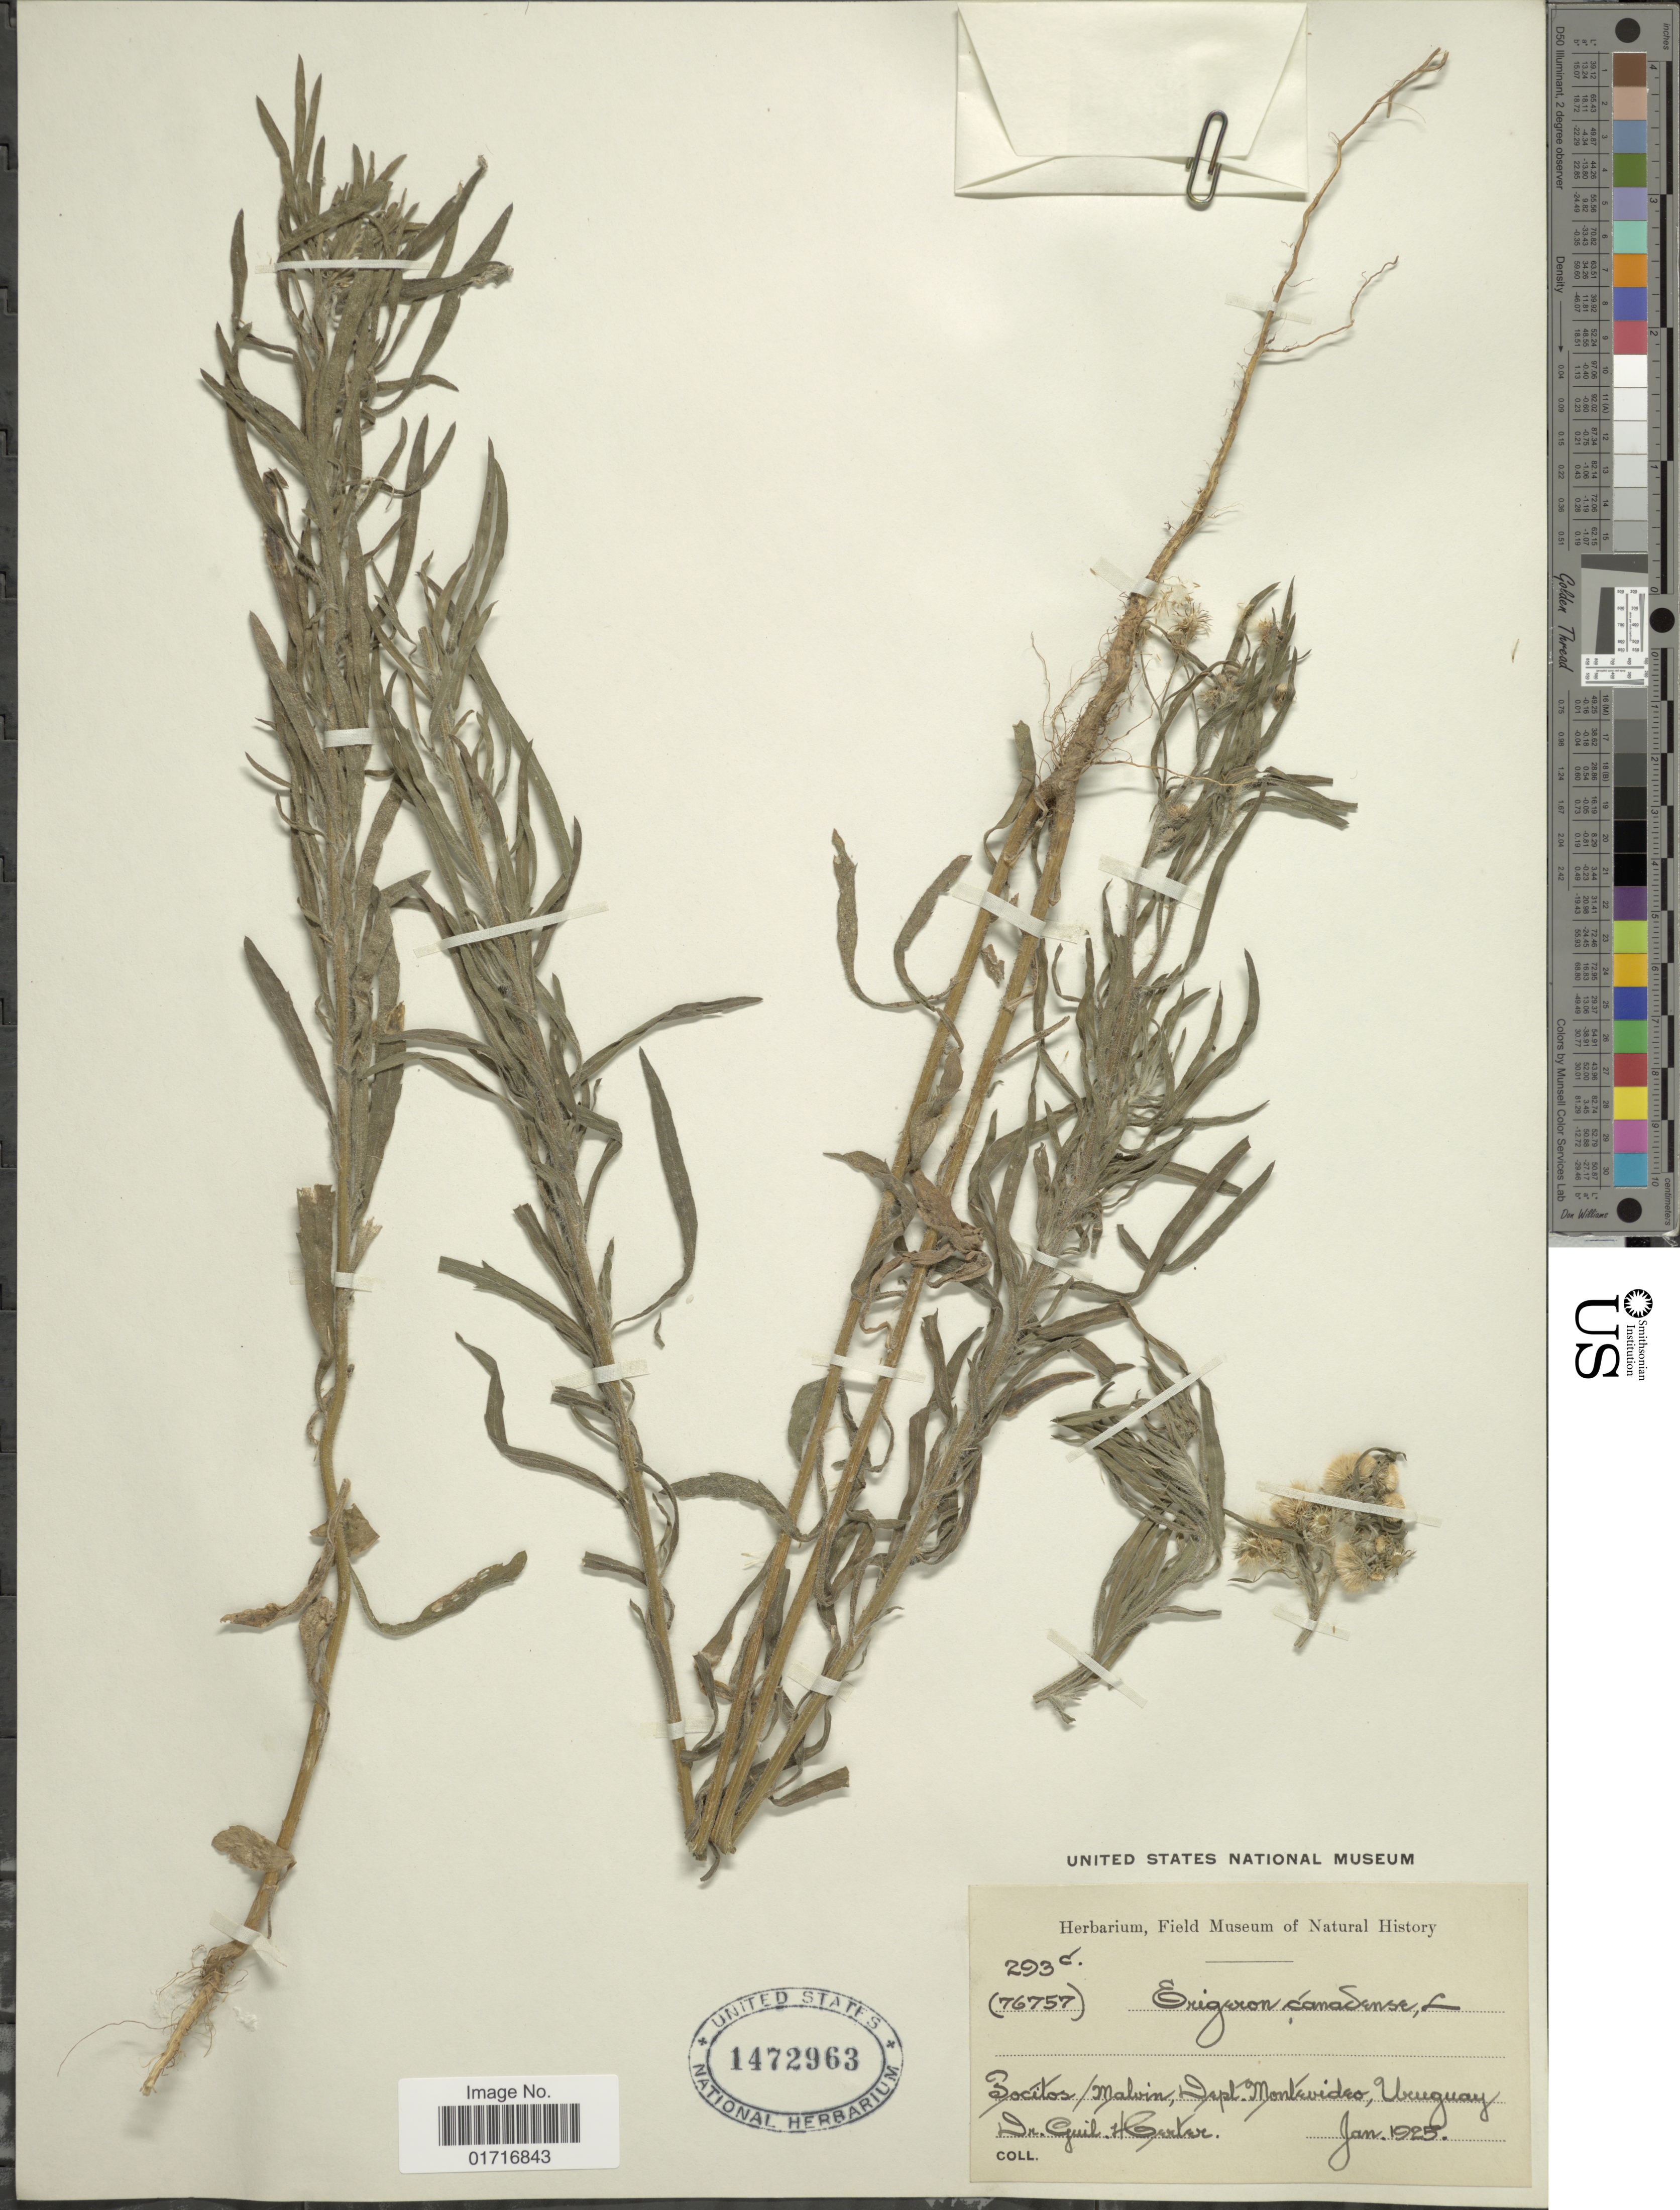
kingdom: Plantae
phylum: Tracheophyta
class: Magnoliopsida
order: Asterales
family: Asteraceae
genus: Conyza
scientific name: Conyza bonariensis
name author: (L.) Cronq.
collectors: G. Carter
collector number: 293c/76757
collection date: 1925-01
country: Uruguay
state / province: Montevideo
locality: Bocitos/ Malvin, Dept. Montevideo, Uruguay,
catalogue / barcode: US 1472963